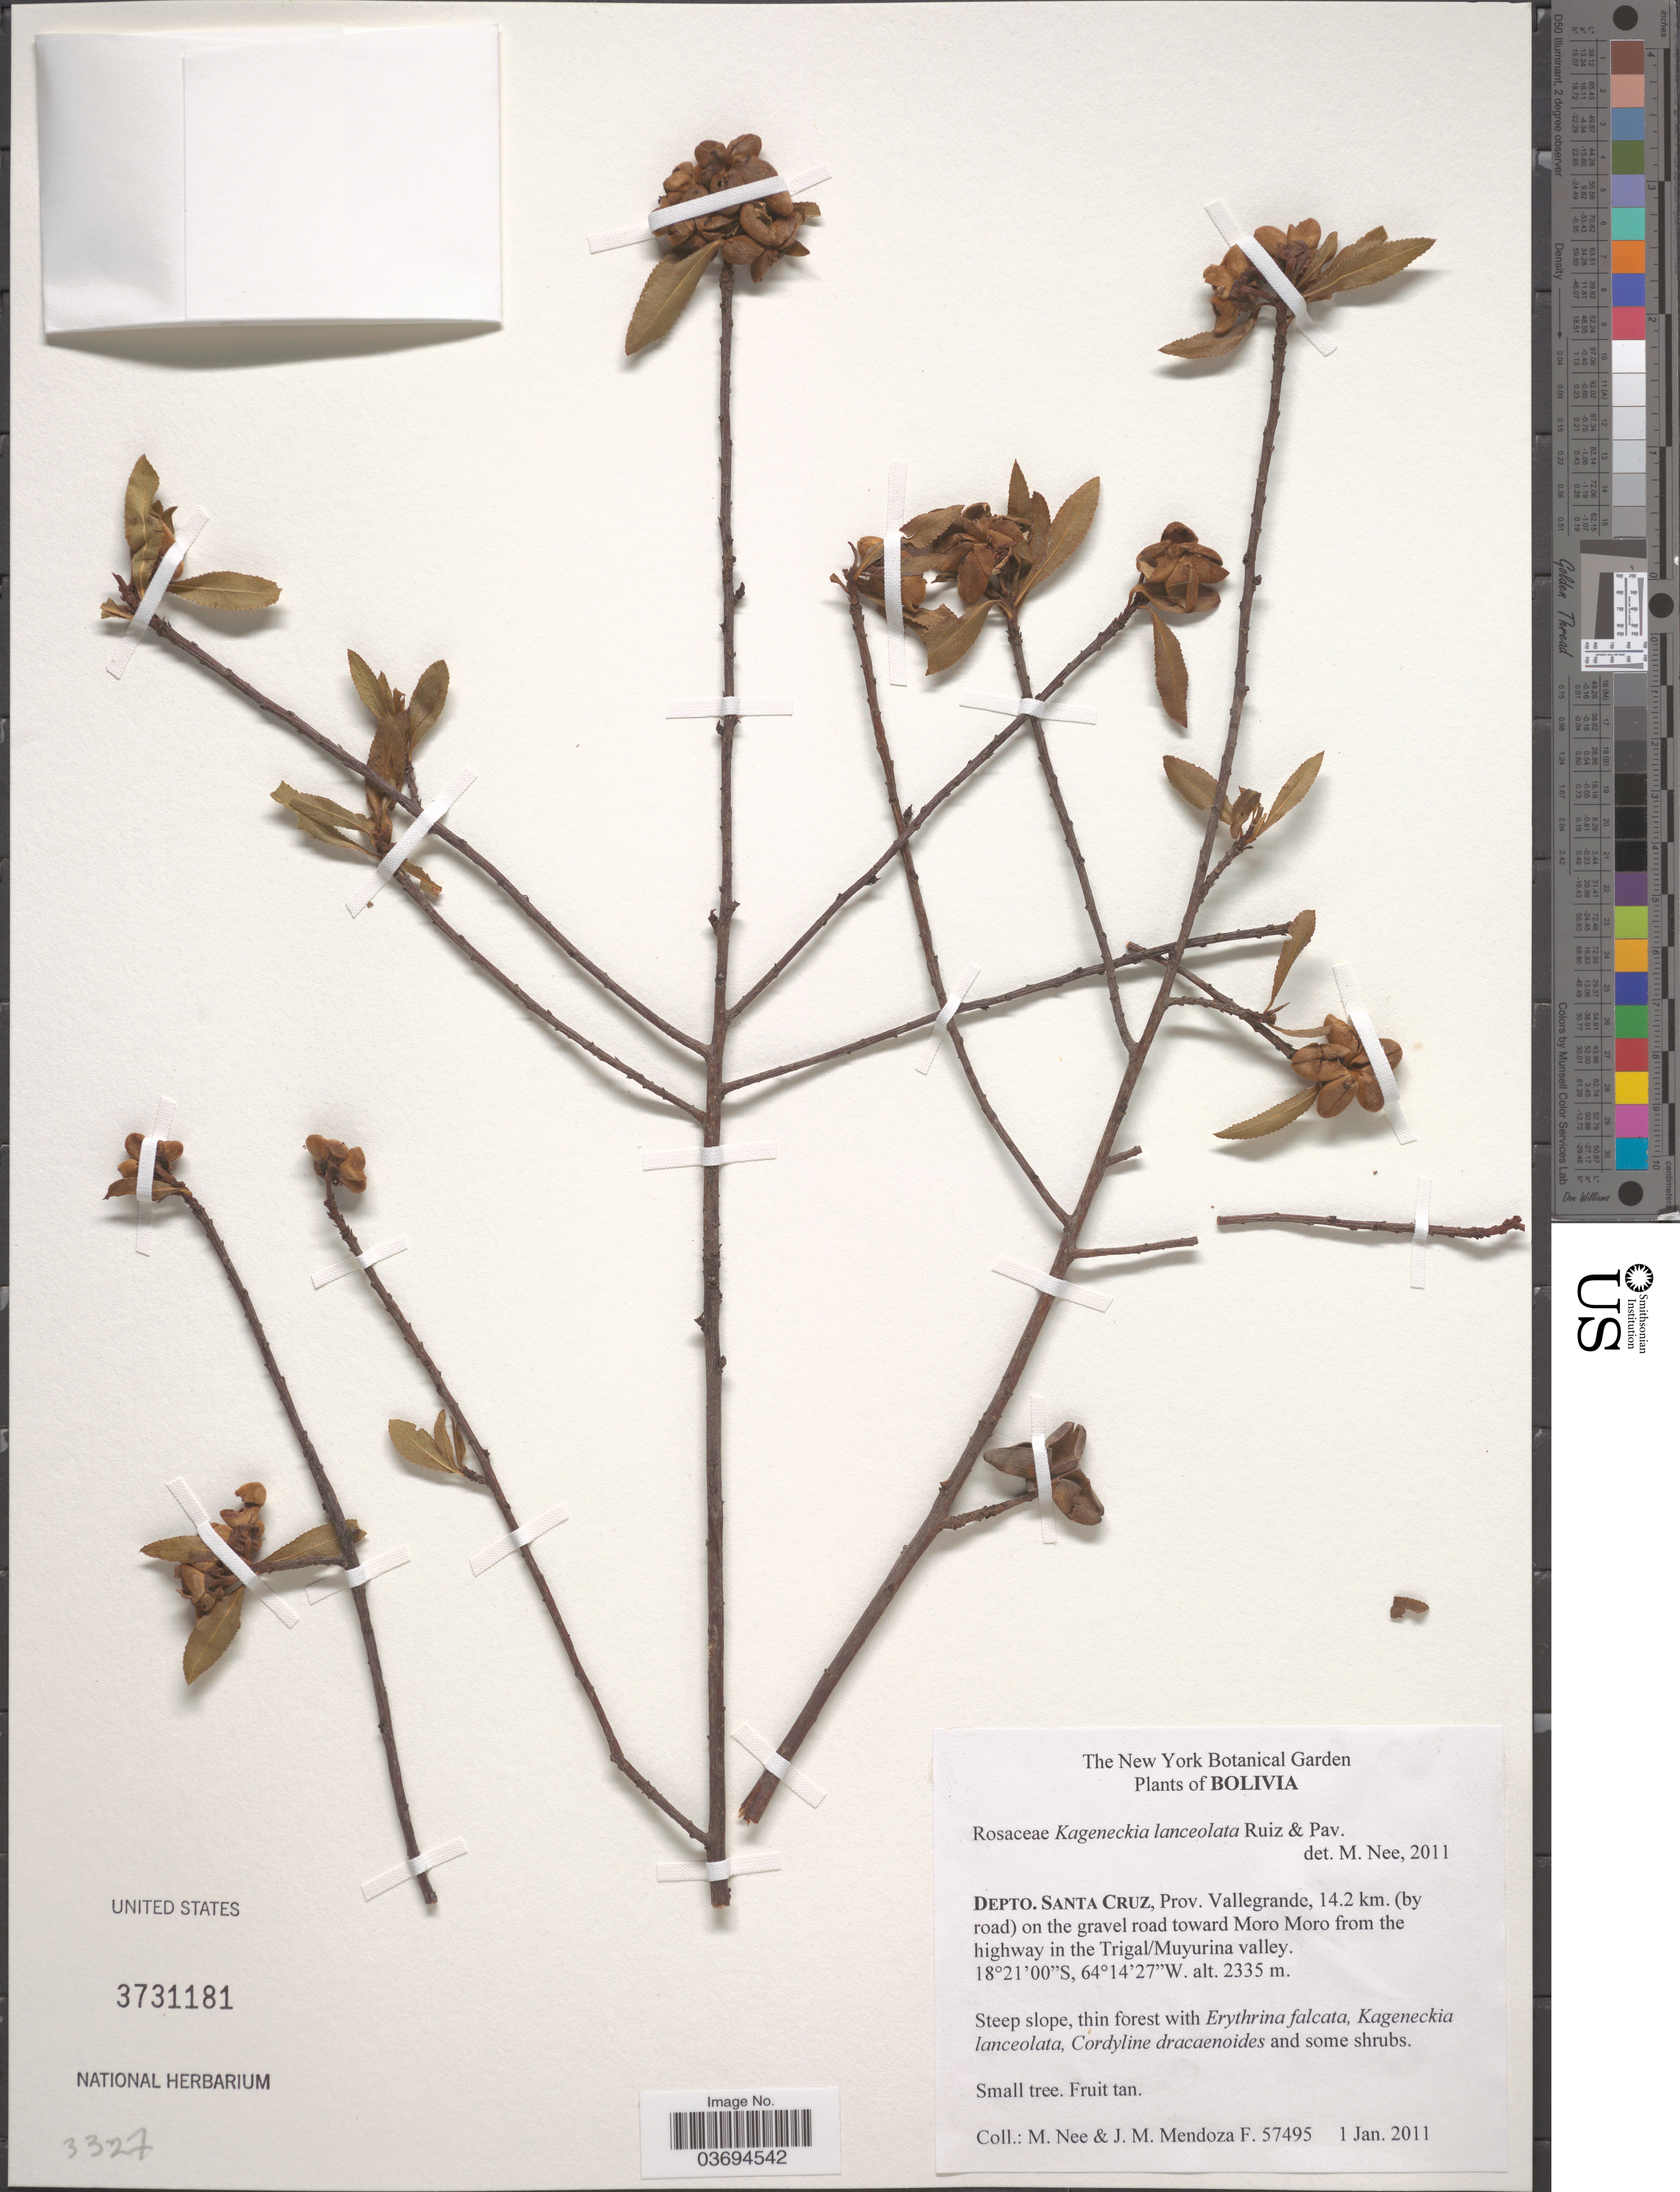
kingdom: Plantae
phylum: Tracheophyta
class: Magnoliopsida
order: Rosales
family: Rosaceae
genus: Kageneckia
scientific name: Kageneckia lanceolata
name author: Ruiz & Pav.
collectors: M. Nee & J. M. Mendoza F.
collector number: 57495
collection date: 2011-01-01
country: Bolivia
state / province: Santa Cruz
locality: Depto. Santa Cruz, Prov. Vallegrande, 14.2 km. (by road) on the gravel toward Moro Moro from the highway in the Trigal/Muyurina valley.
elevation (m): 2335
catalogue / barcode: US 3731181